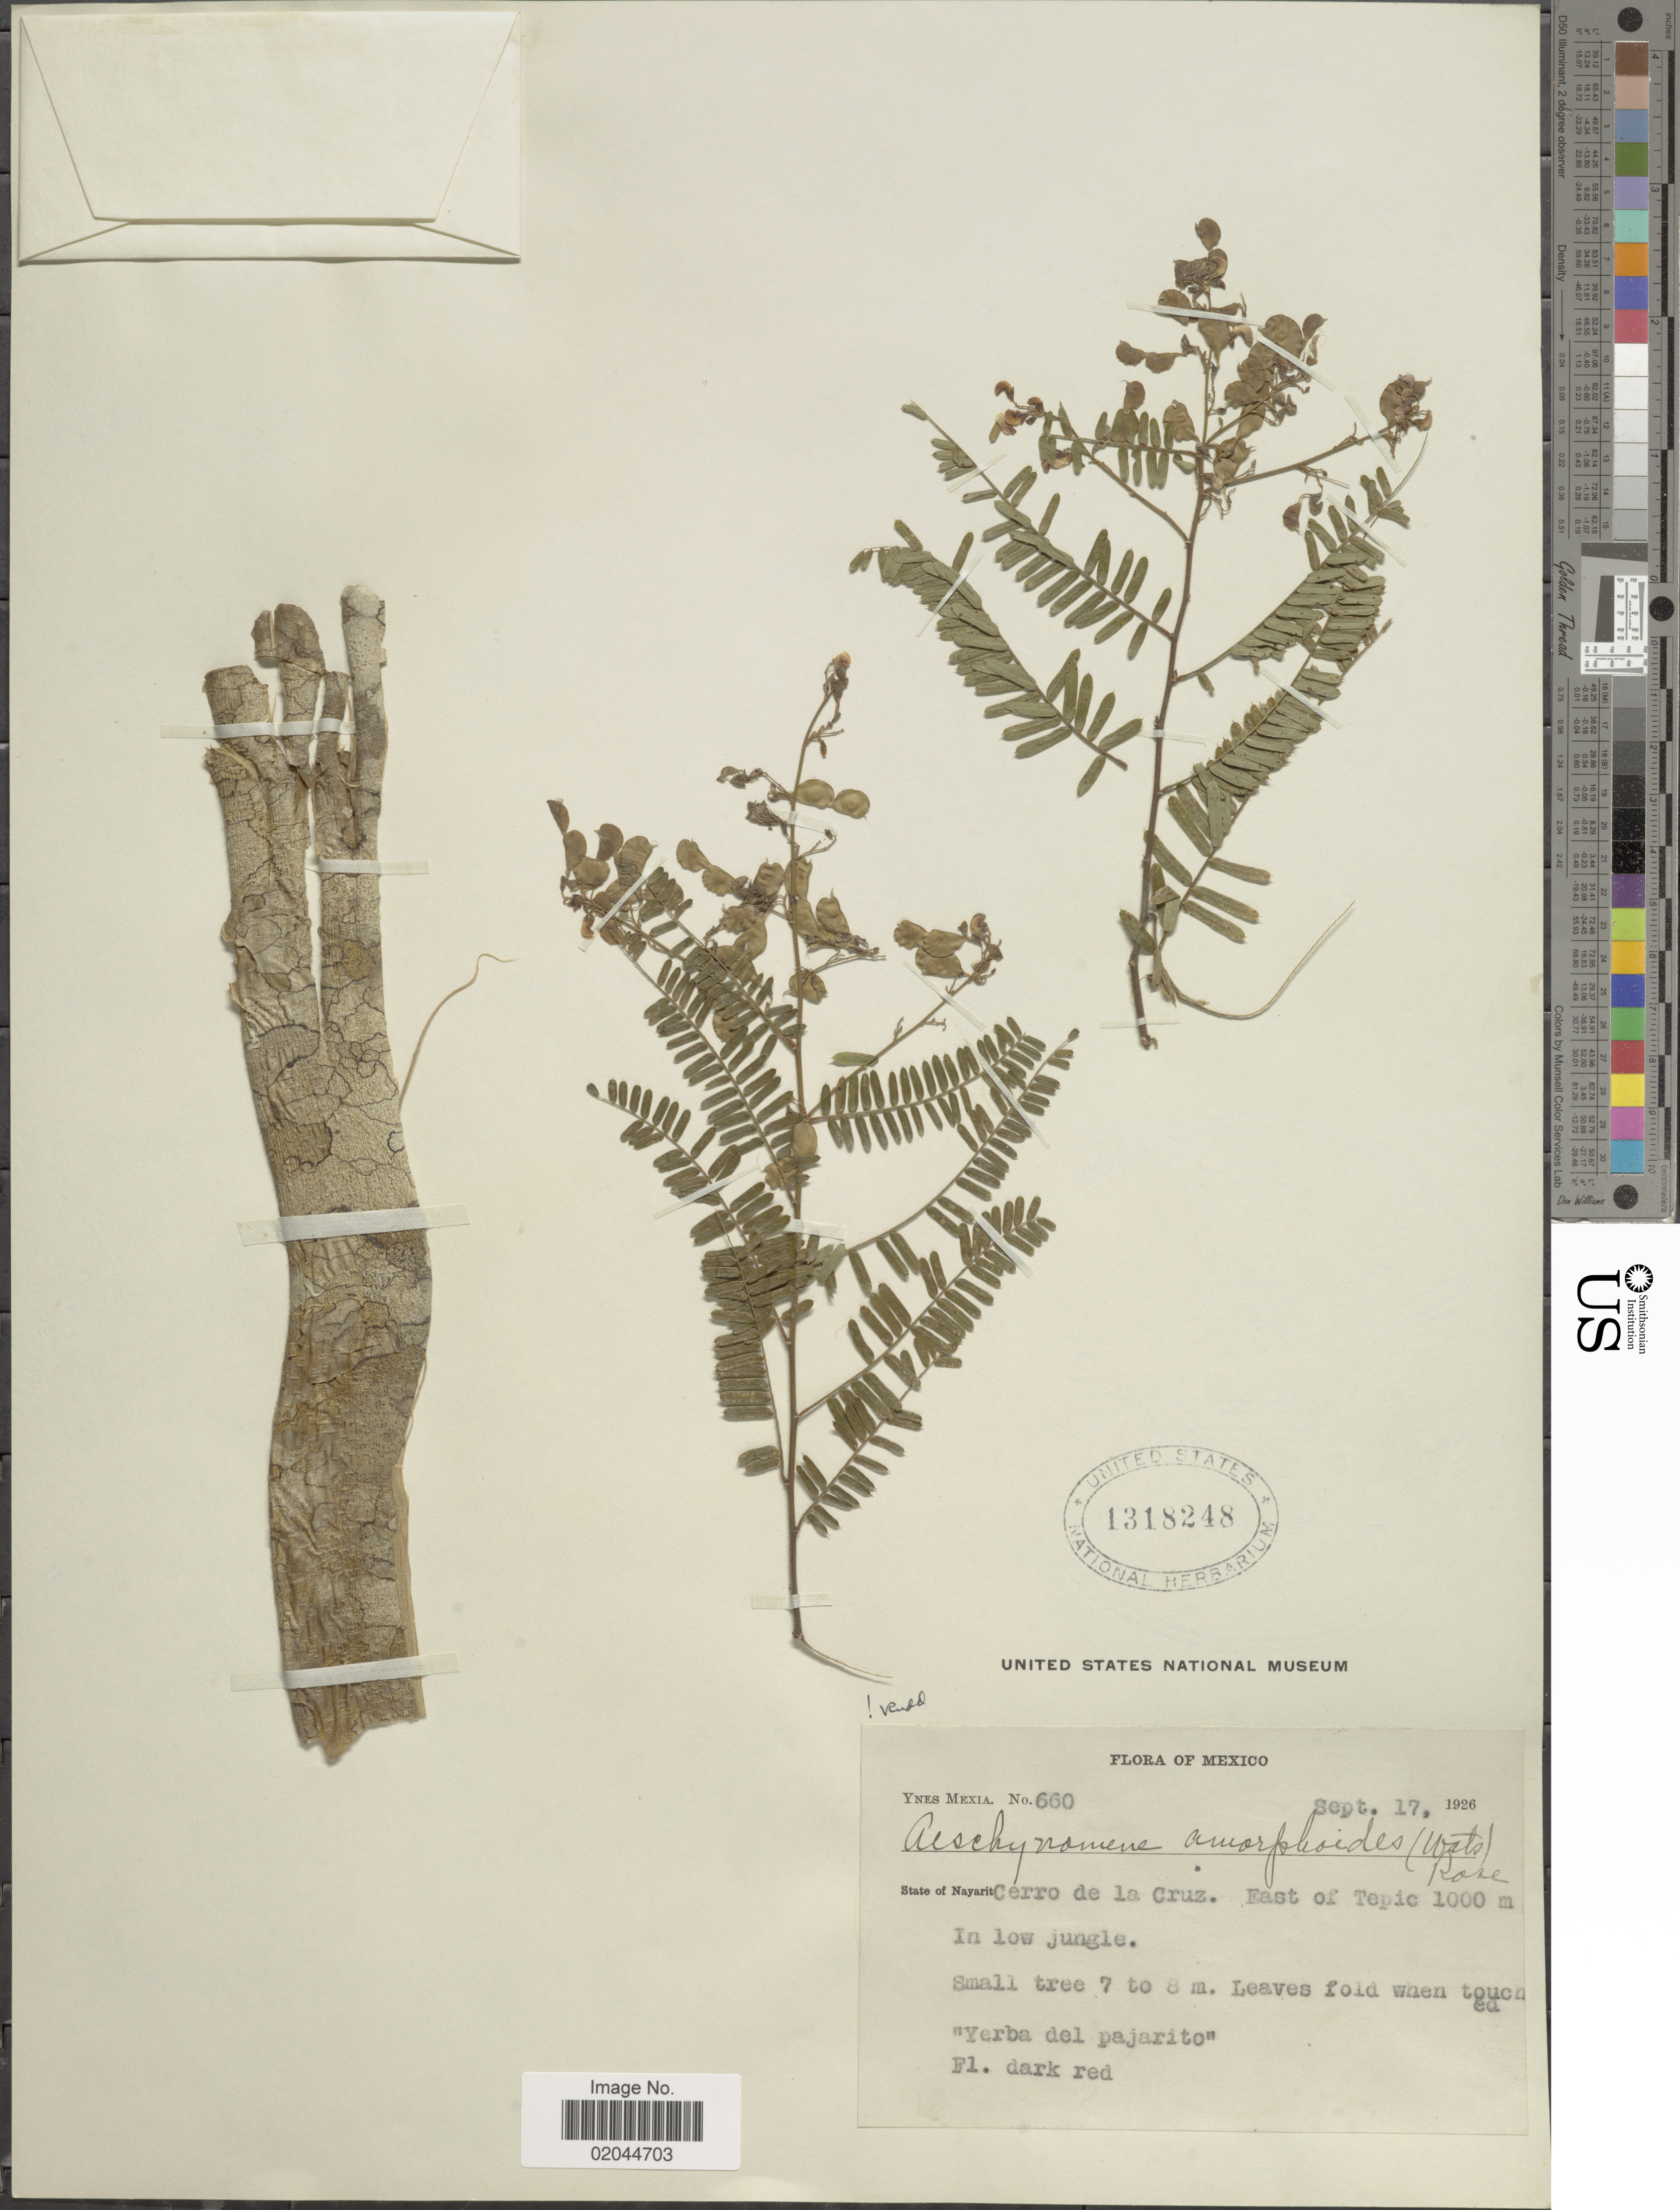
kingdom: Plantae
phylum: Tracheophyta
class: Magnoliopsida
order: Fabales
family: Fabaceae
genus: Aeschynomene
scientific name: Aeschynomene amorphoides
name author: (S. Watson) Rose ex B.L. Rob.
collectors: Y. Mexia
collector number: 660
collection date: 1926-09-17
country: Mexico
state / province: Nayarit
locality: Cerro de la Cruz, East of Tepic, in low jungle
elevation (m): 1000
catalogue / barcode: US 1318248